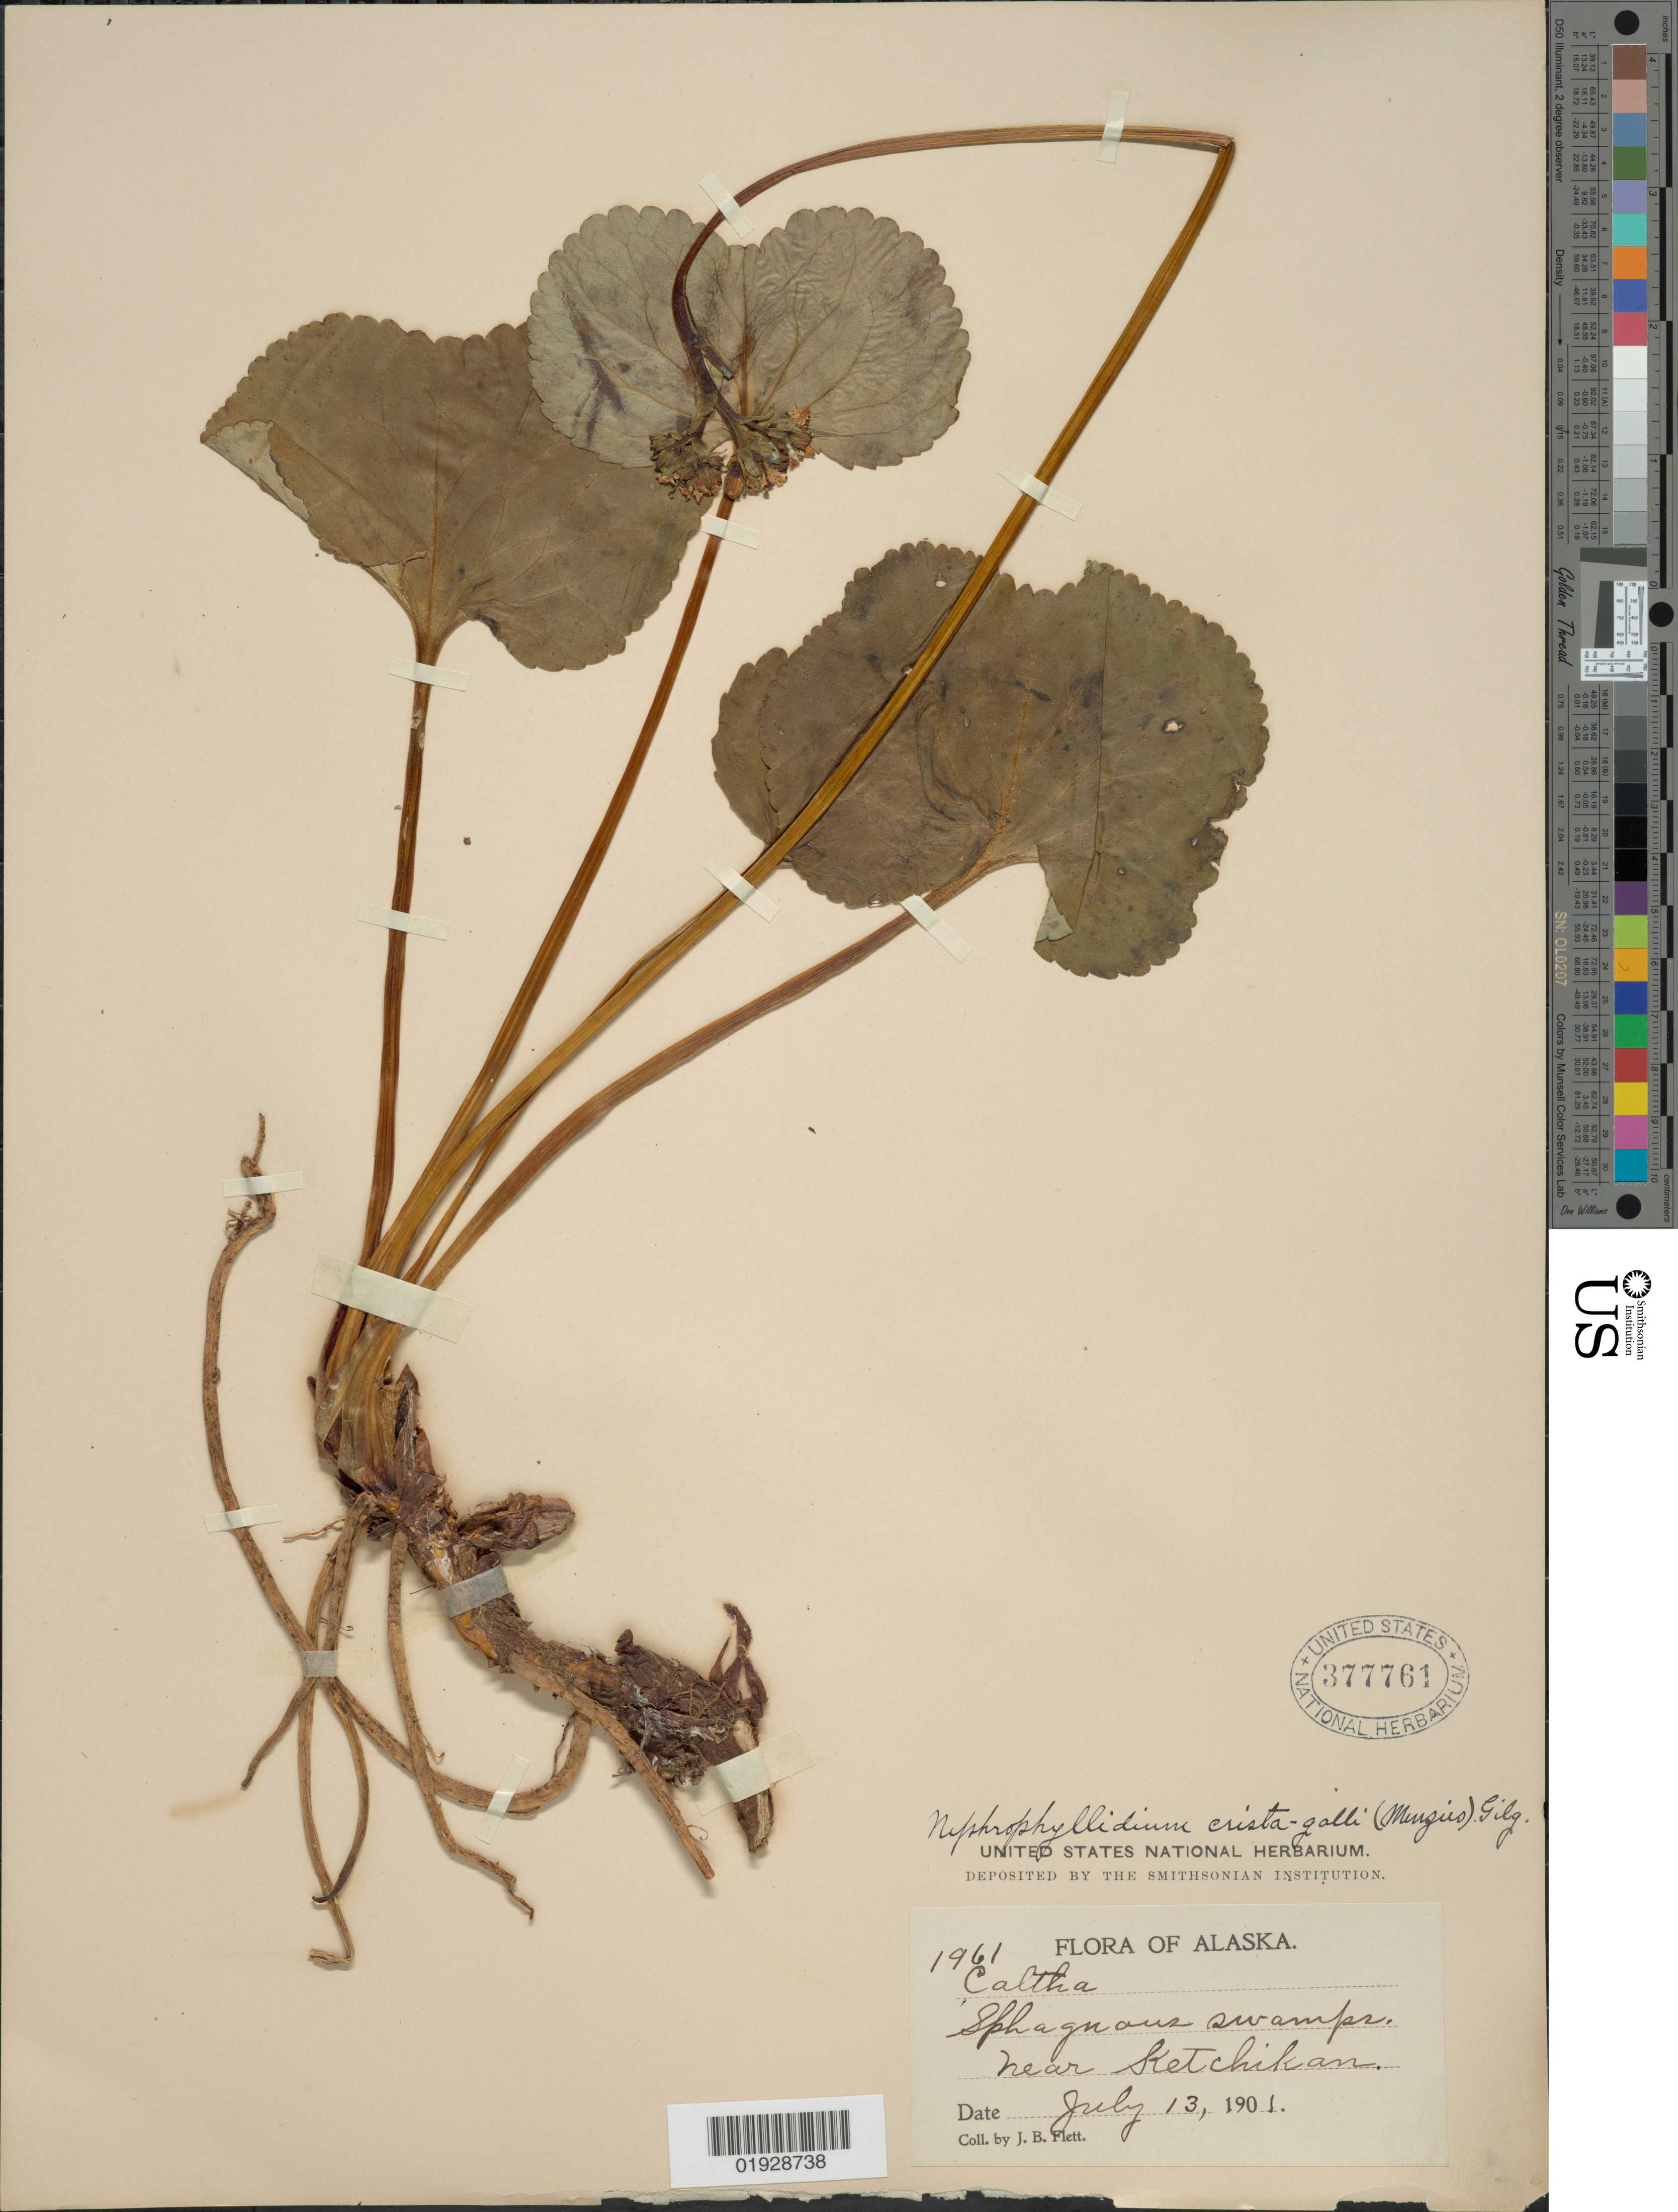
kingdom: Plantae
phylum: Tracheophyta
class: Magnoliopsida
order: Asterales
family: Menyanthaceae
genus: Nephrophyllidium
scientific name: Nephrophyllidium crista-galli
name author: (Menzies ex Hook.) Gilg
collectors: J. Flett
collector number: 1961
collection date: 1901-07-13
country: United States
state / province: Alaska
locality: Near Ketchikan.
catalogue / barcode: US 377761